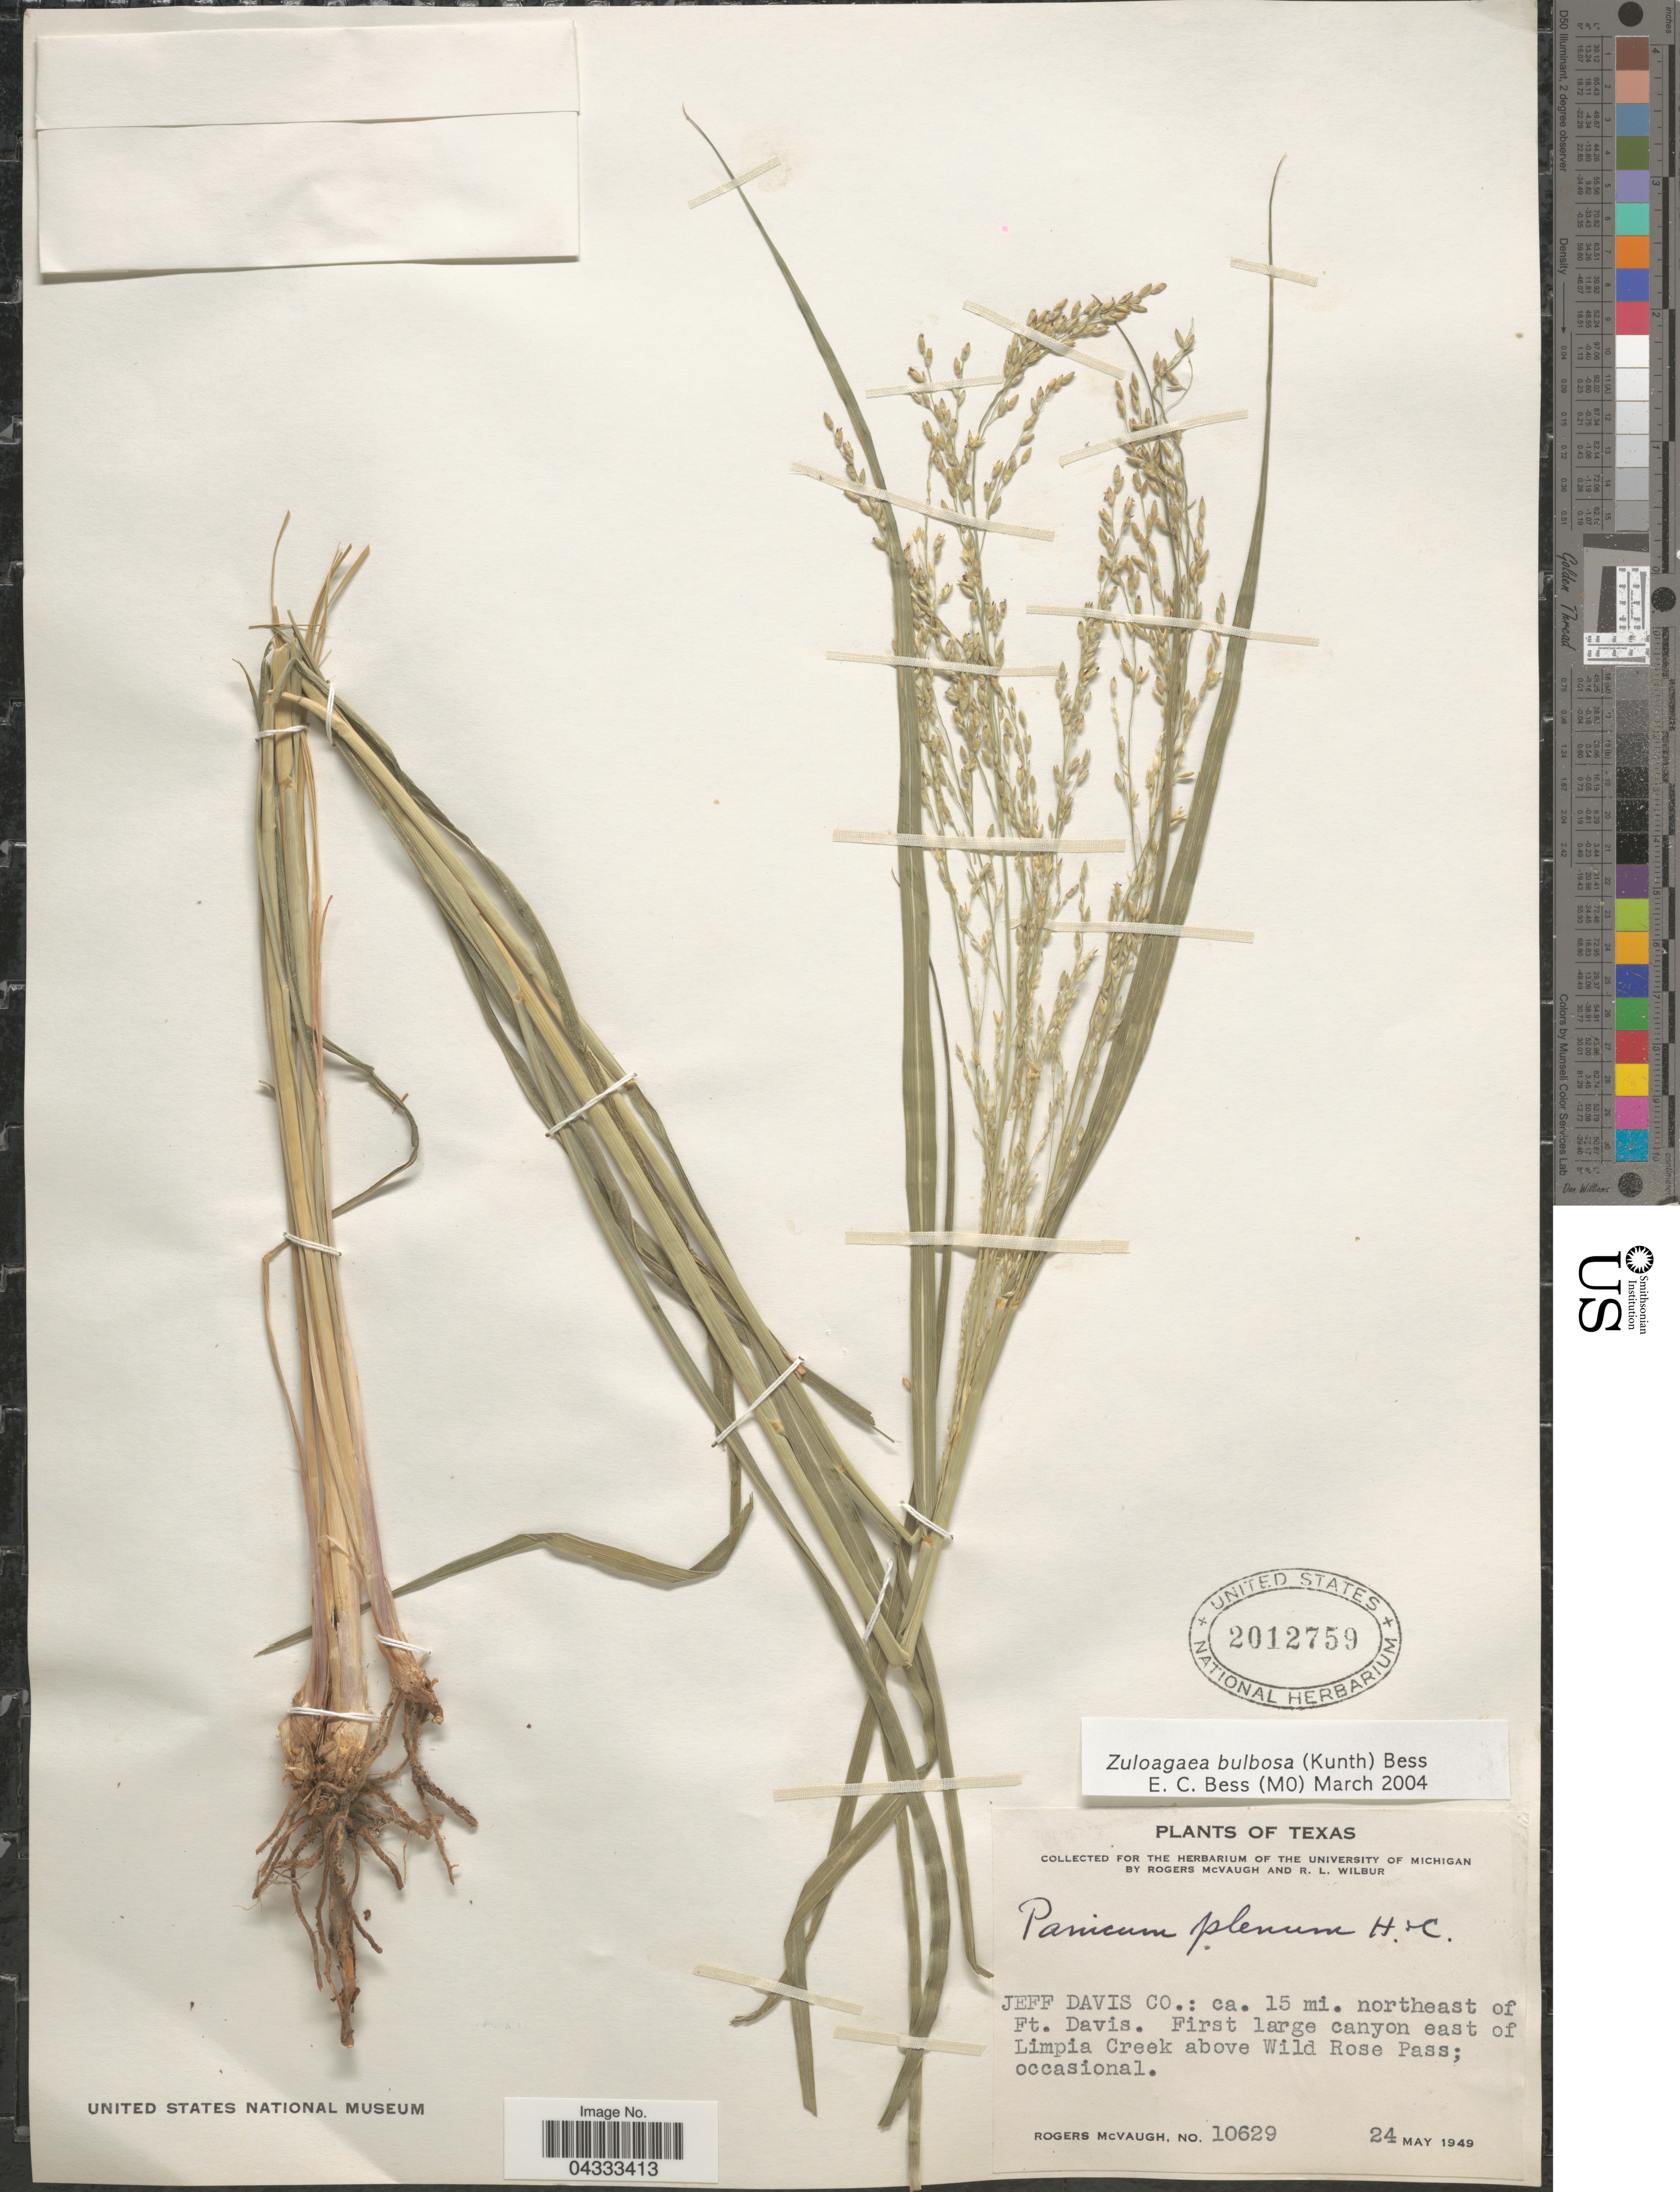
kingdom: Plantae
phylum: Tracheophyta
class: Liliopsida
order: Poales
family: Poaceae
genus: Zuloagaea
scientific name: Zuloagaea bulbosa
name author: (Kunth) E. Bess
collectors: R. McVaugh & R. L. Wilbur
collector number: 10629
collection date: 1949-05-24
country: United States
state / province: Texas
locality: Jeff Davis Co.: ca. 15 mi. northeast of Ft. Davis. First large canyon east of Limpia Creek above Wild Rose Pass.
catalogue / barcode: US 2012759